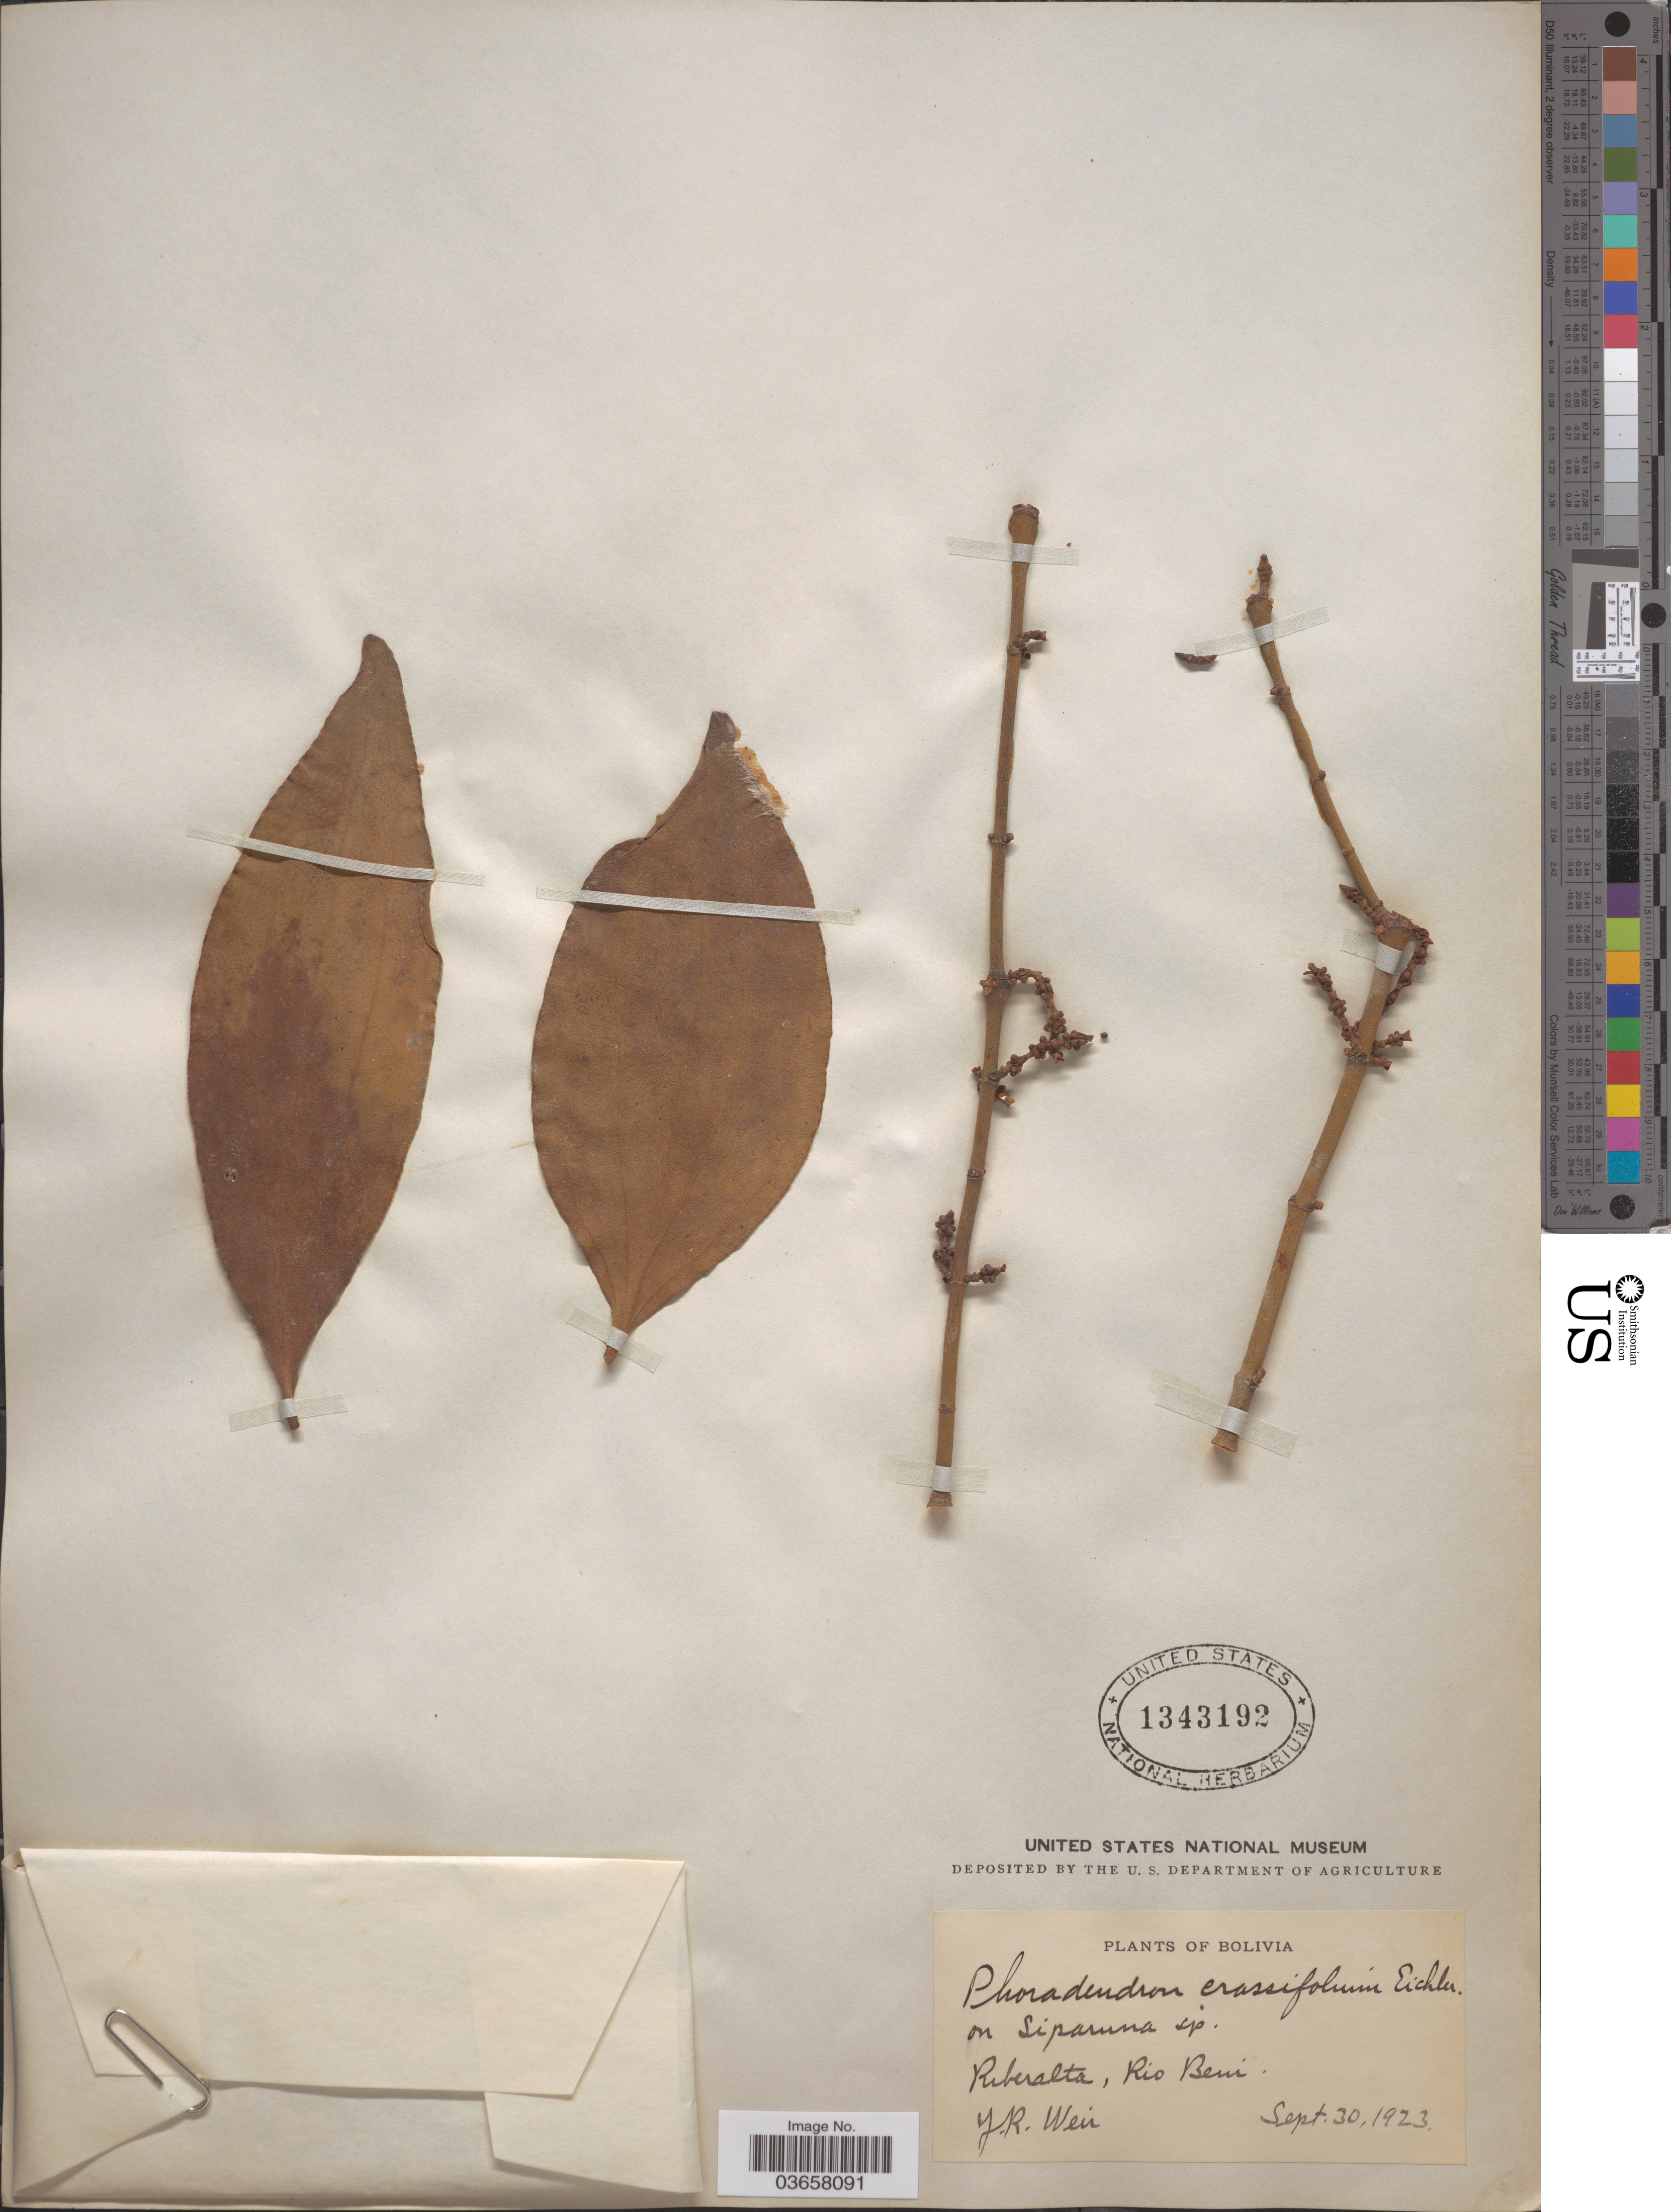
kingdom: Plantae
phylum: Tracheophyta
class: Magnoliopsida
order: Santalales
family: Viscaceae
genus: Phoradendron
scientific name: Phoradendron crassifolium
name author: (Pohl ex DC.) Eichler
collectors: J. Weir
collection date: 1923-09-30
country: Bolivia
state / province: Beni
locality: Riberalta, Rio Beni.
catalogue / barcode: US 1343192